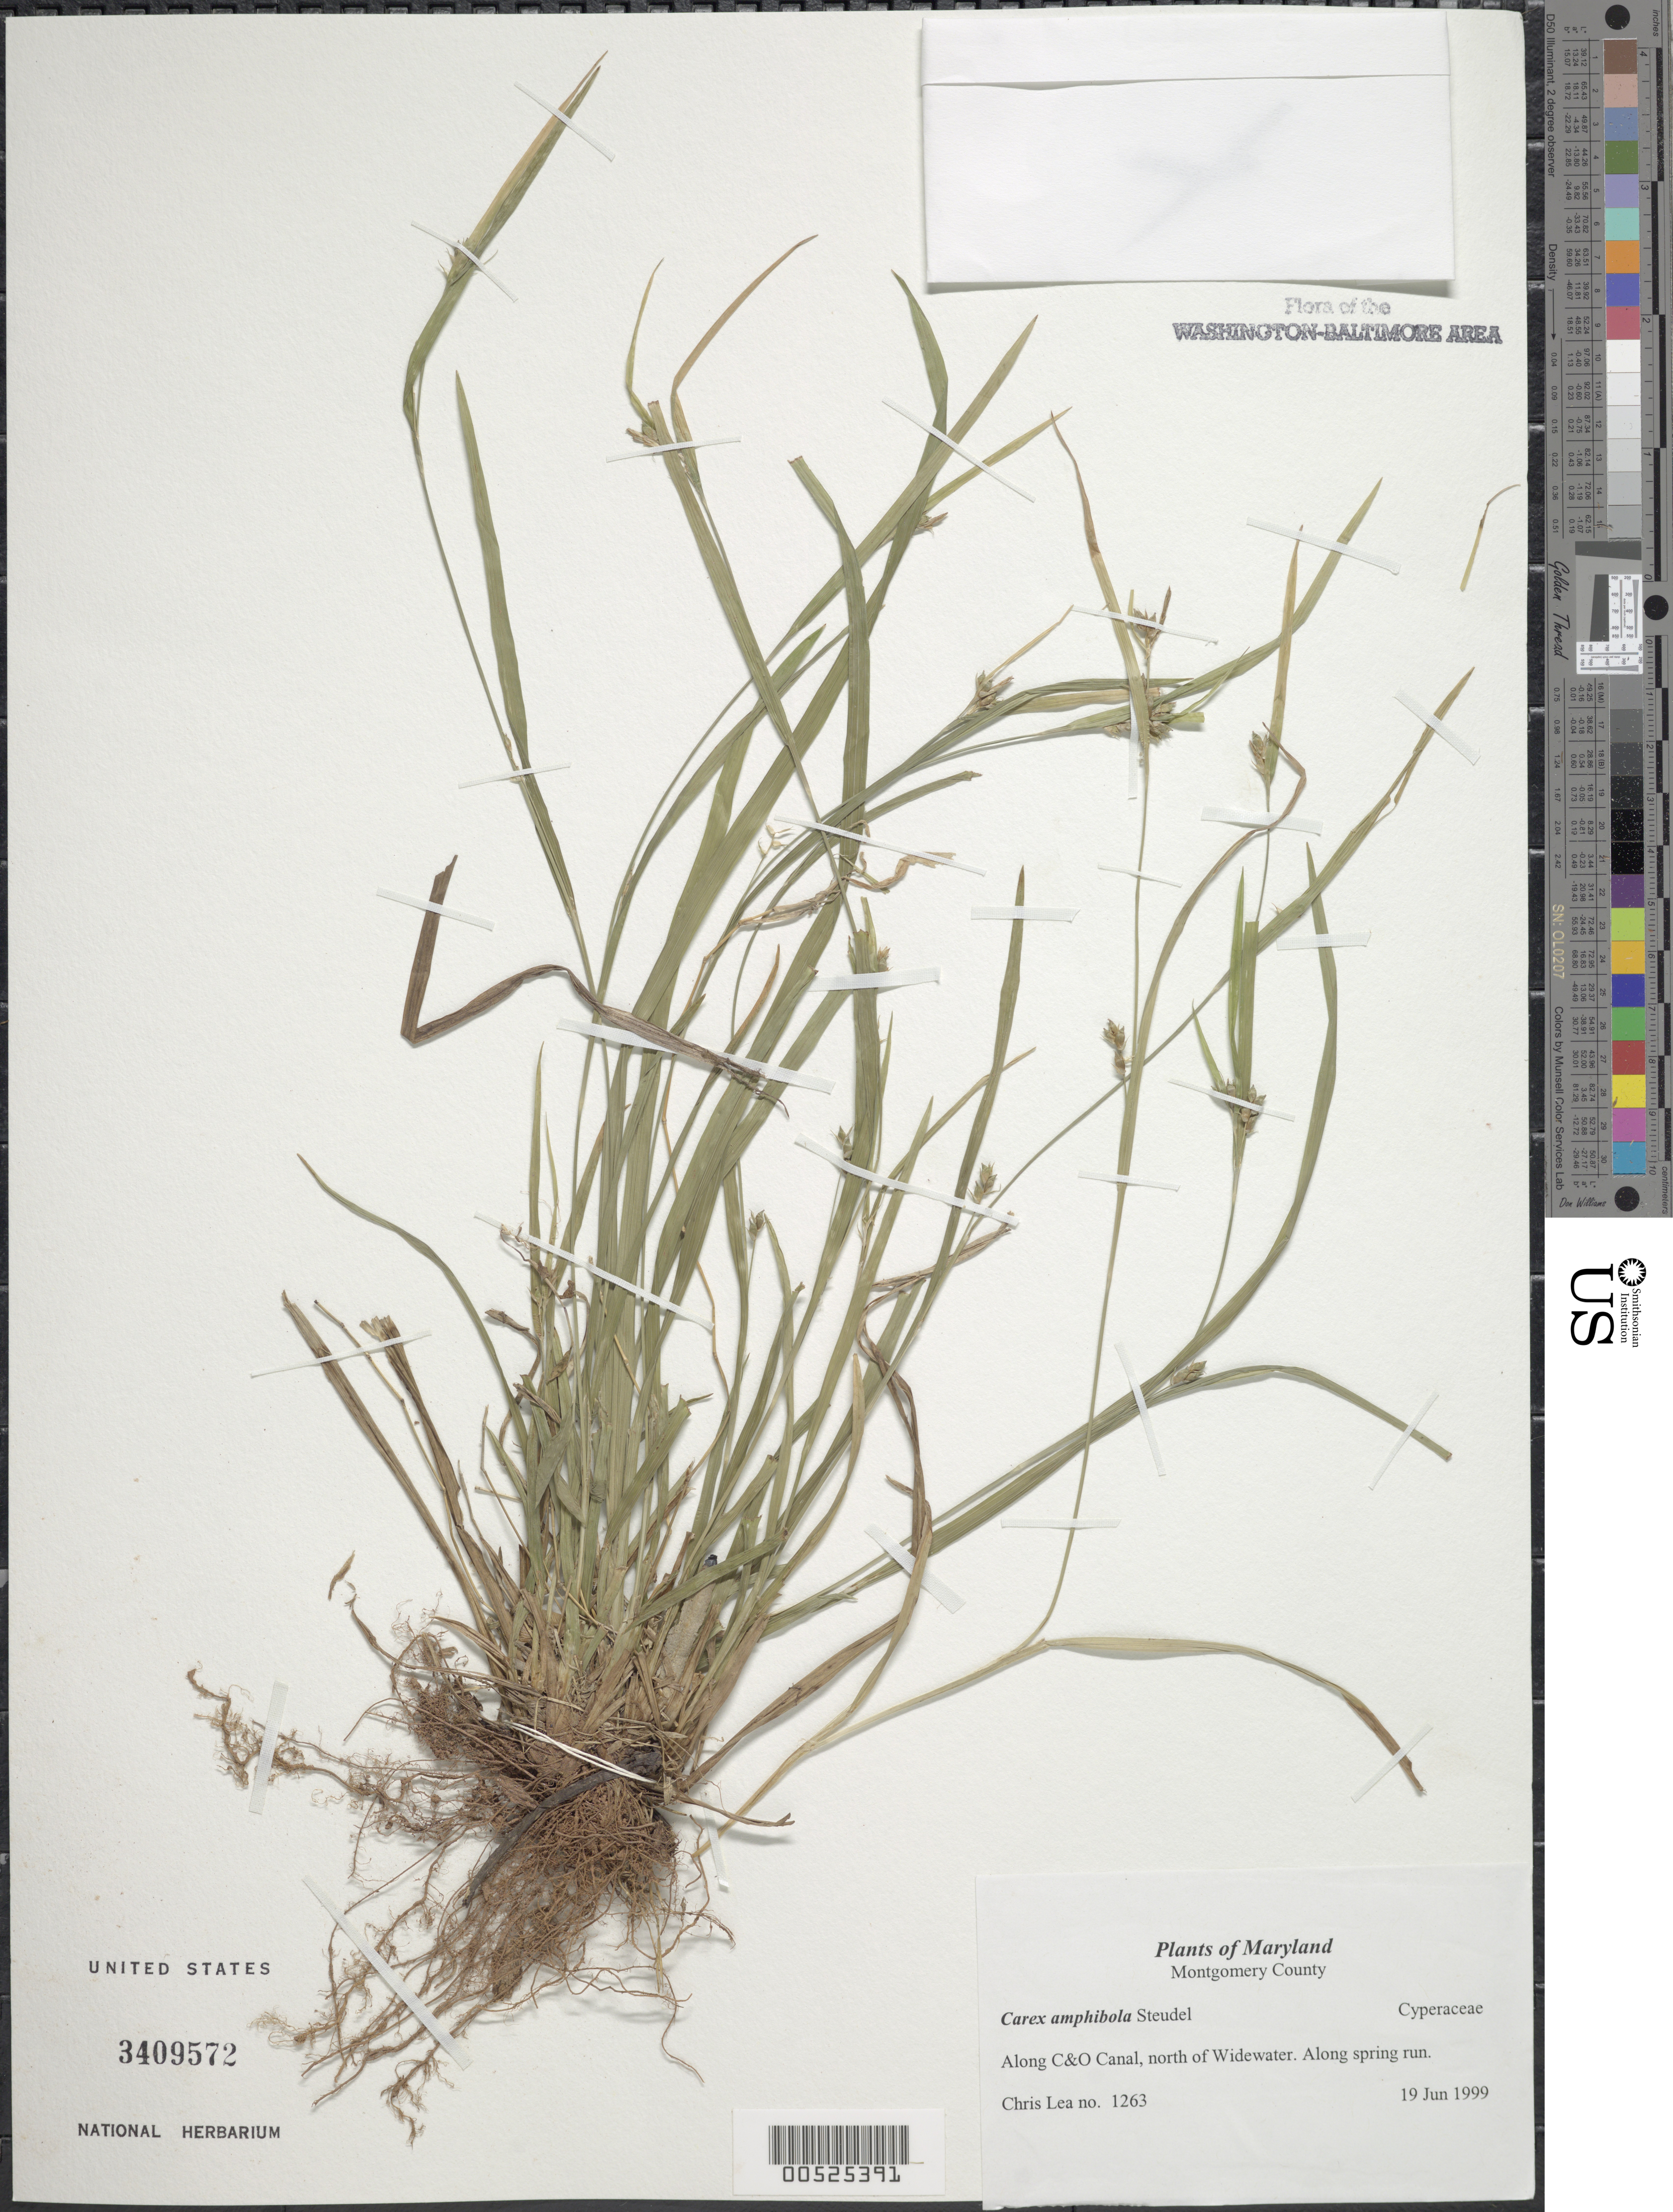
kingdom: Plantae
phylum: Tracheophyta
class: Liliopsida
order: Poales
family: Cyperaceae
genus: Carex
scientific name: Carex amphibola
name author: Steud.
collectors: C. Lea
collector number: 1263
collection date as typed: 19 Jun 1999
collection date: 1999-06-19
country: United States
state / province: Maryland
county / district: Montgomery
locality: Along C&O Canal, north of Widewater.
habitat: Along spring run.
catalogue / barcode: US 3409572